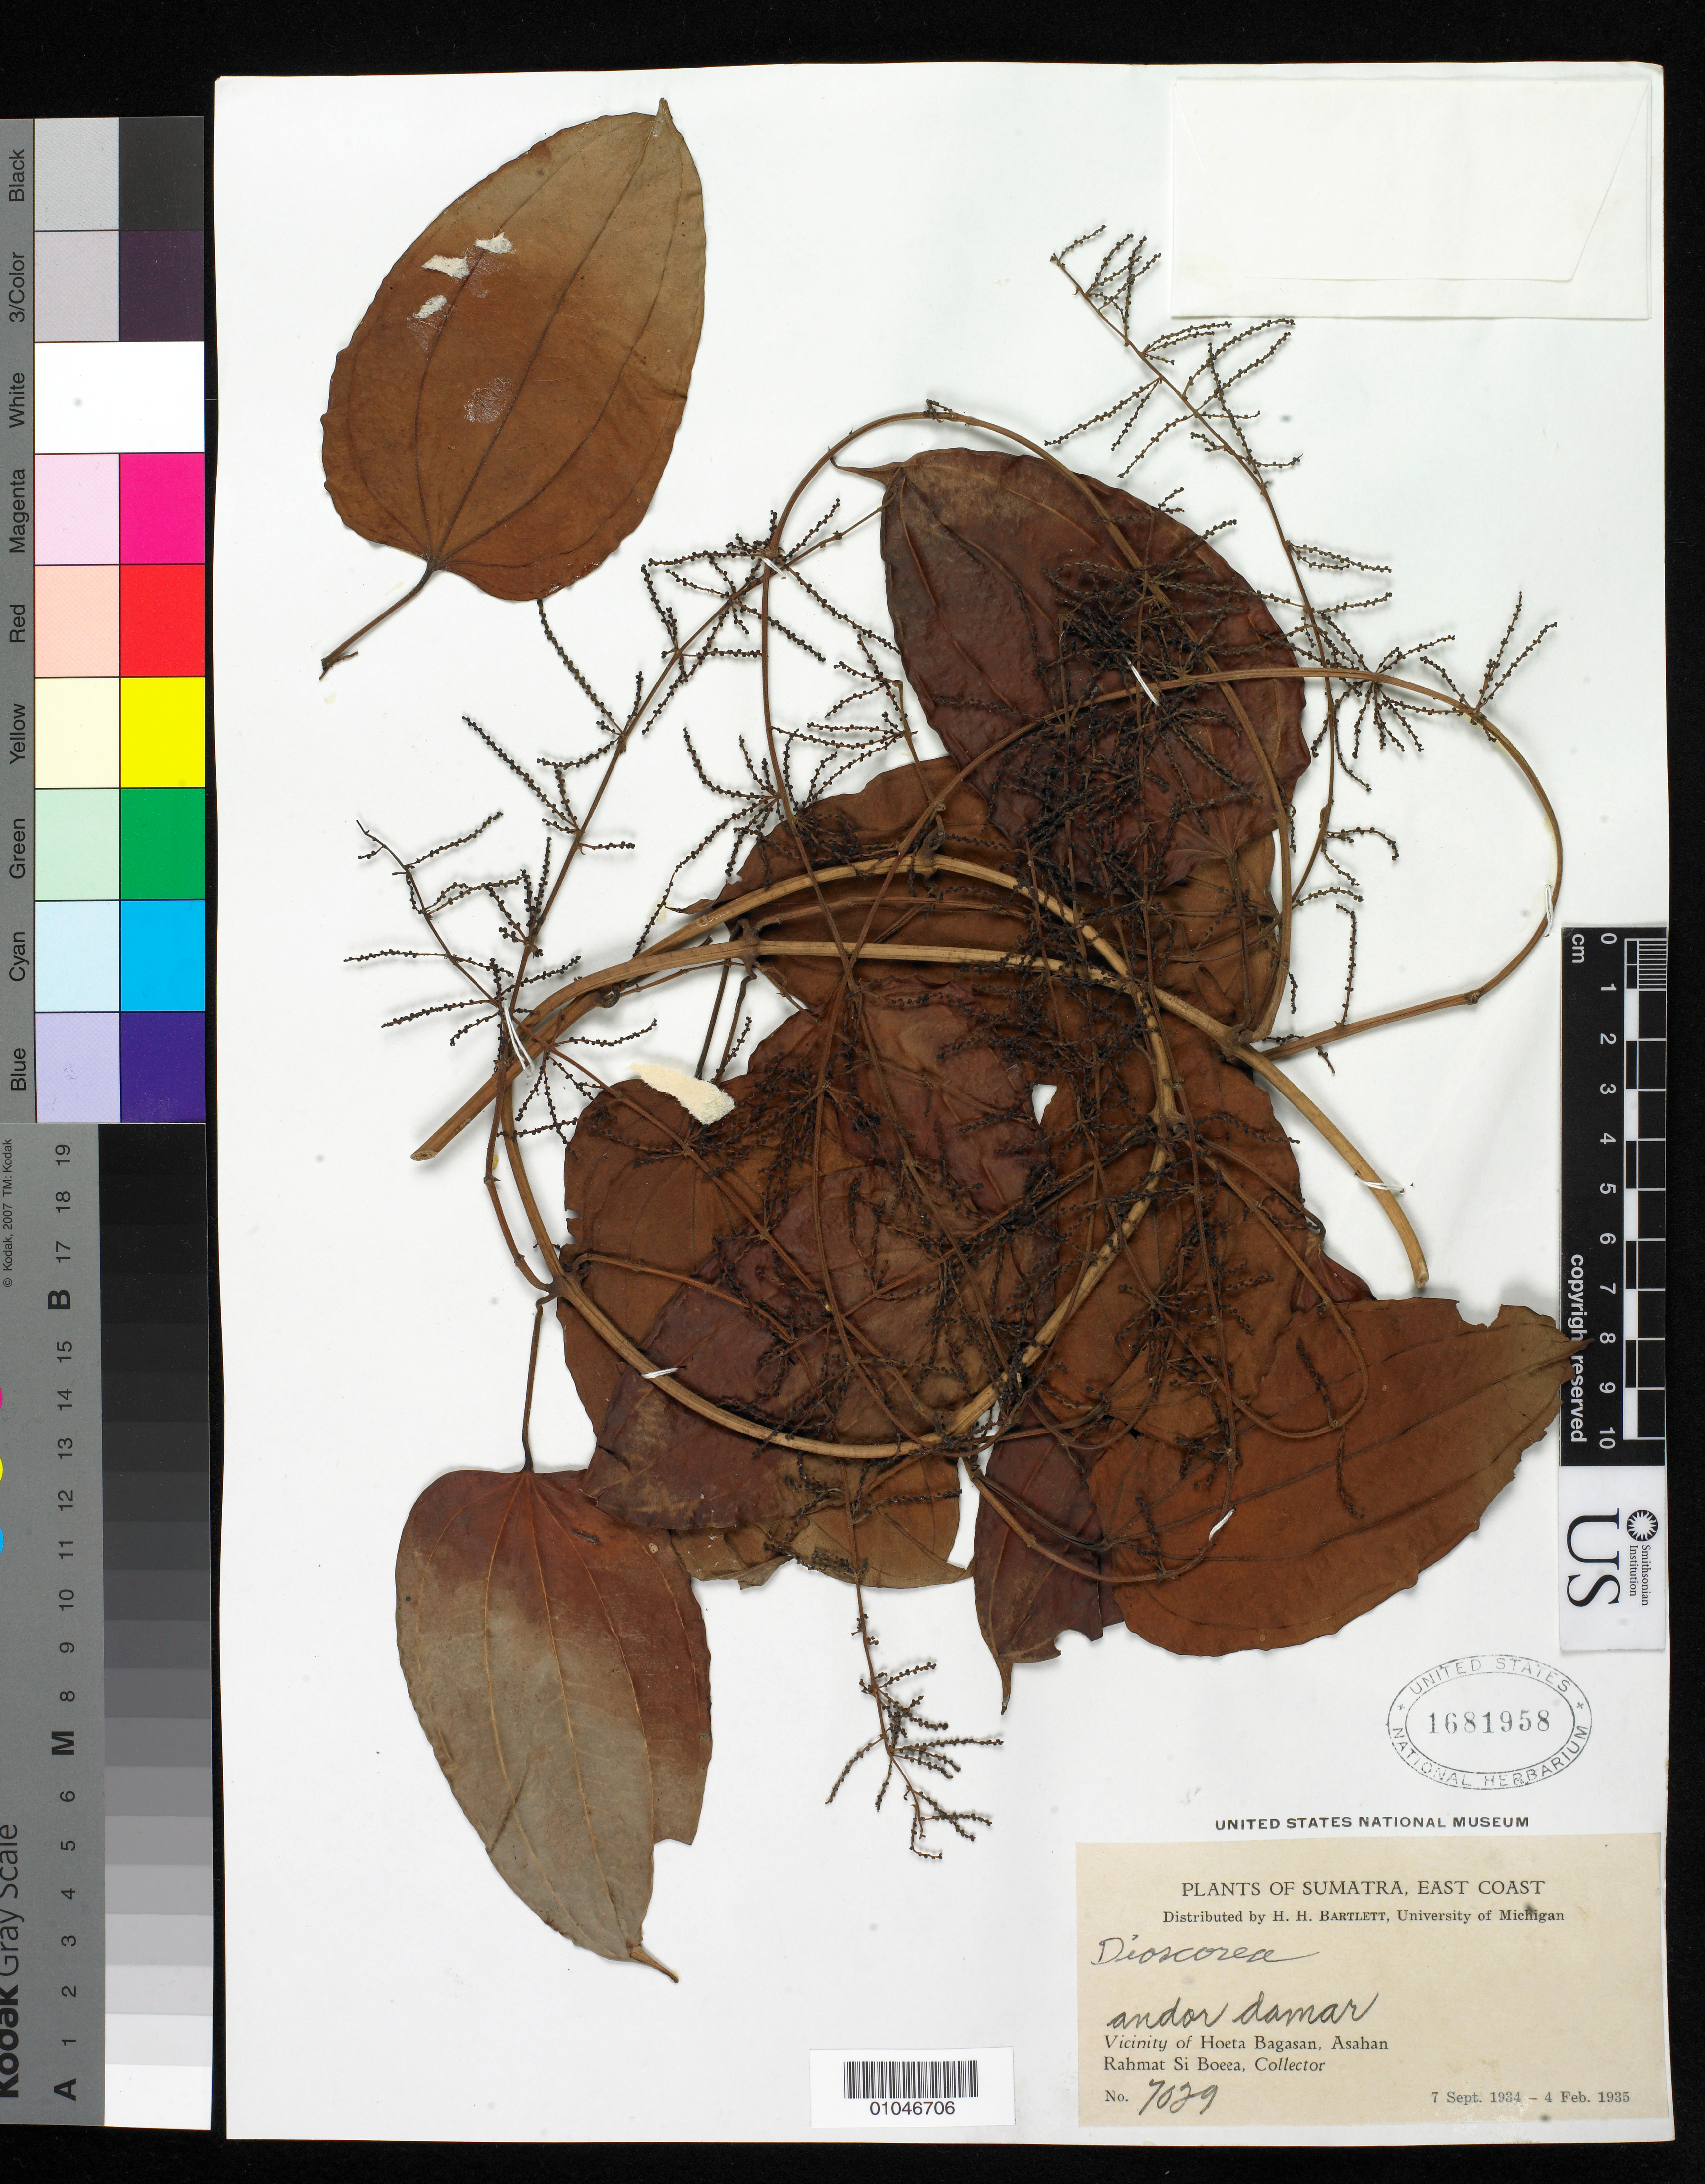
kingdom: Plantae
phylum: Tracheophyta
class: Liliopsida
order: Dioscoreales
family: Dioscoreaceae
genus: Dioscorea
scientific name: Dioscorea sp.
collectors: Rahmat Si Boeea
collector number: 7029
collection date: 1934-09-07/1935-02-04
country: Indonesia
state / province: Sumatra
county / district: Sumatera Utara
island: Sumatra I.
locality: (East Coast) Vicinity of Hoeta Bagasan, Asahan, Sumatra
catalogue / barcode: US 1681958